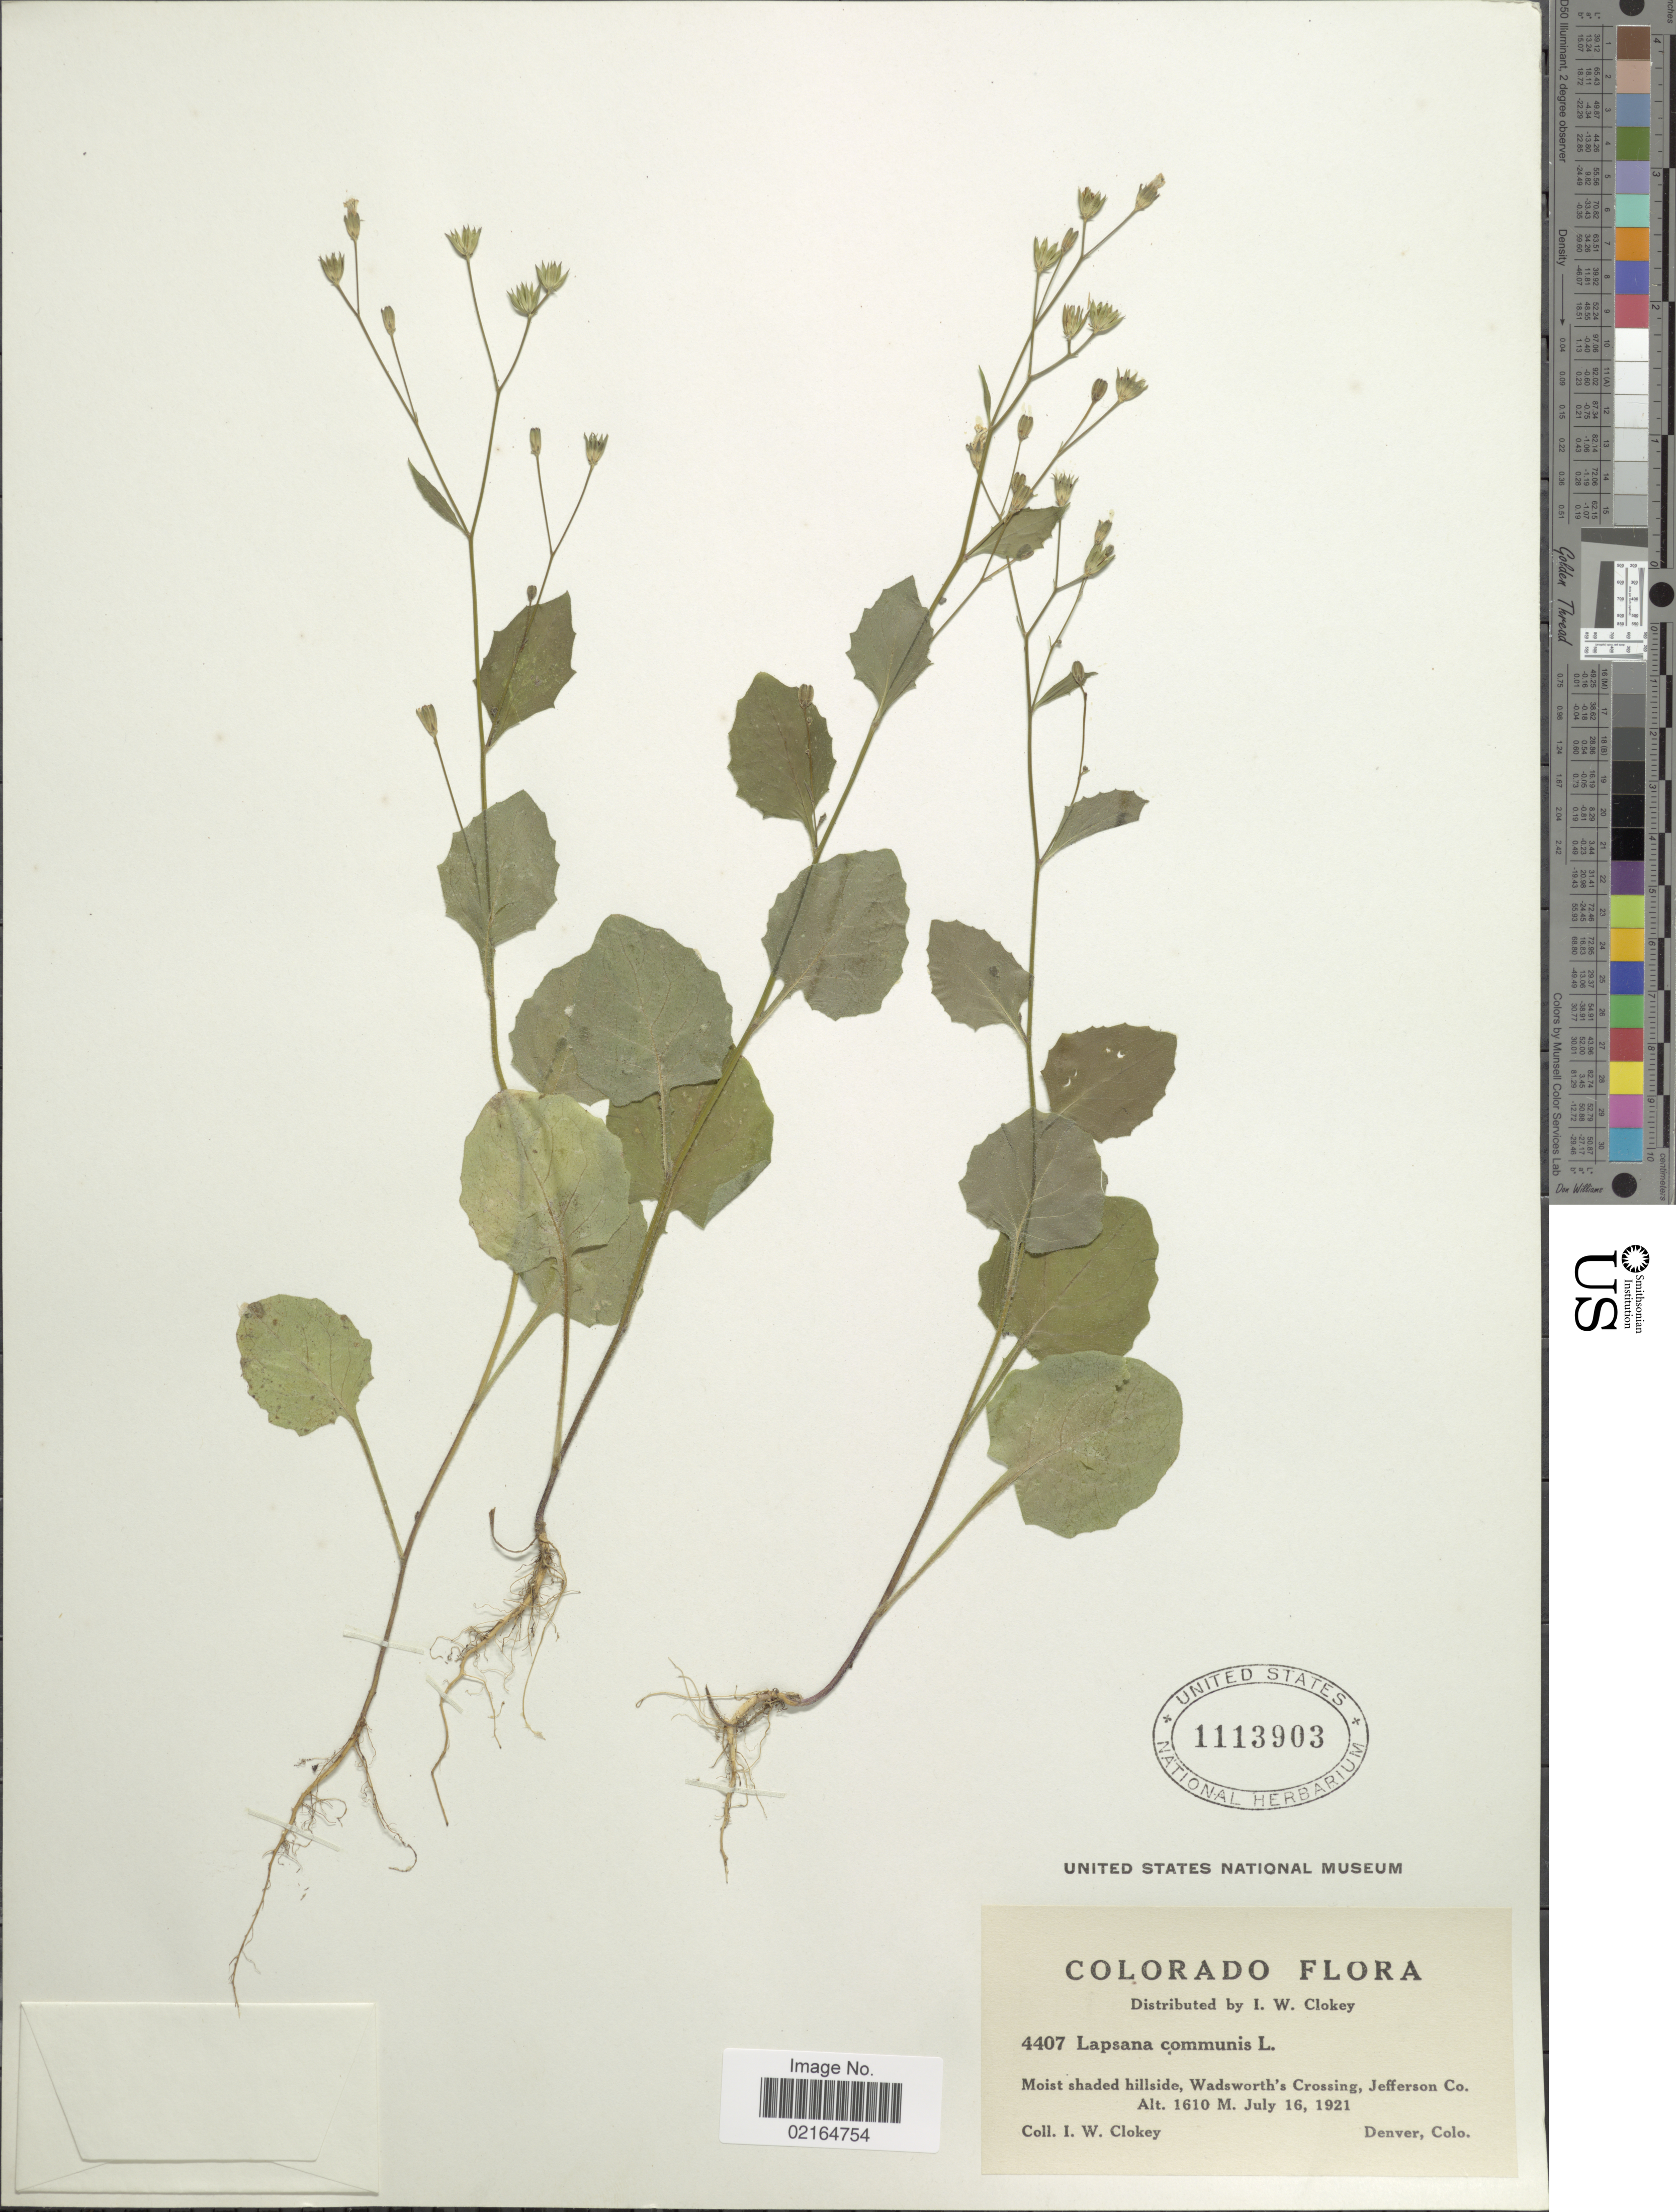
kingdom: Plantae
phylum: Tracheophyta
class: Magnoliopsida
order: Asterales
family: Asteraceae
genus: Lapsana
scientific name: Lapsana communis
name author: L.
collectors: I. W. Clokey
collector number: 4407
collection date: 1921-07-16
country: United States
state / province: Colorado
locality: Moist shaded hillside, Wadsworth's Crossing, Jefferson Co.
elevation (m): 1610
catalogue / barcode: US 1113903